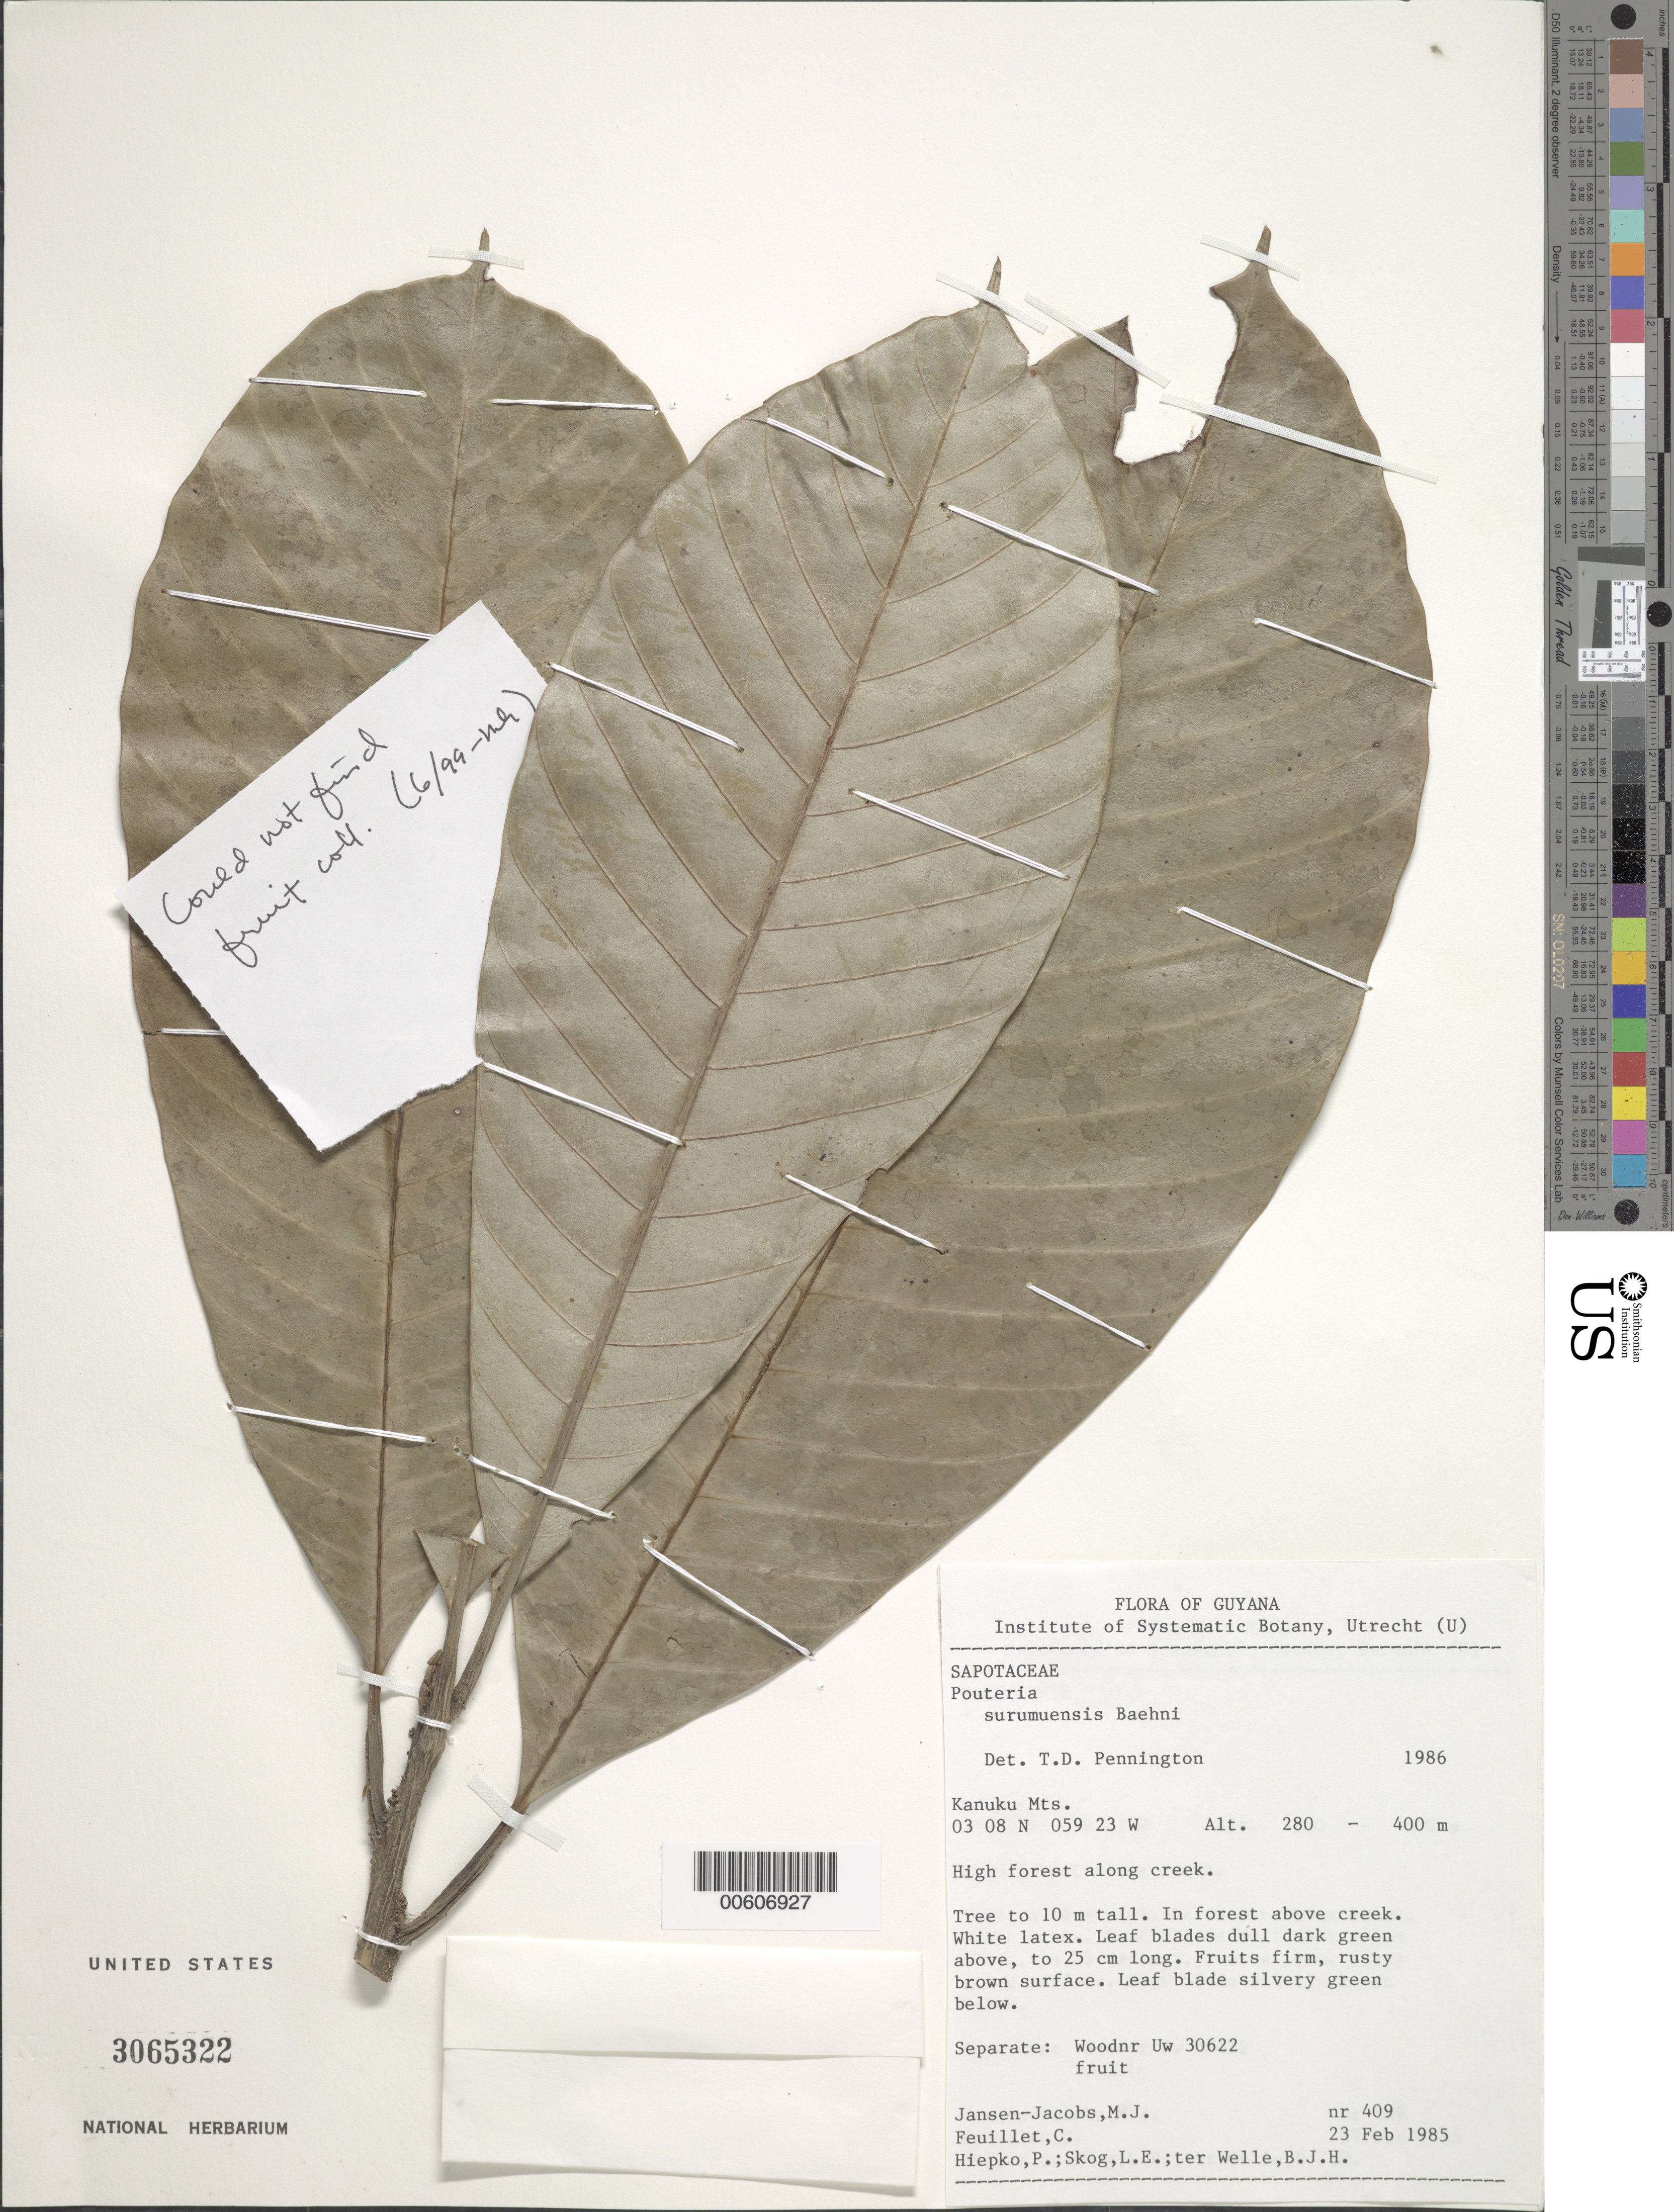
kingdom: Plantae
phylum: Tracheophyta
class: Magnoliopsida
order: Ericales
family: Sapotaceae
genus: Pouteria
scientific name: Pouteria surumuensis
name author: Baehni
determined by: Pennington, T. D., (K)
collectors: M. J. Jansen-Jacobs, C. Feuillet, P. H. Hiepko, L. E. Skog & B. Welle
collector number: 409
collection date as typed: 23-Feb-85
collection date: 1985-02-23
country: Guyana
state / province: U. Takutu-U. Essequibo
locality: Kanuku Mts.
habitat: High forest along creek. In forest above creek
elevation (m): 280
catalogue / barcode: US 3065322